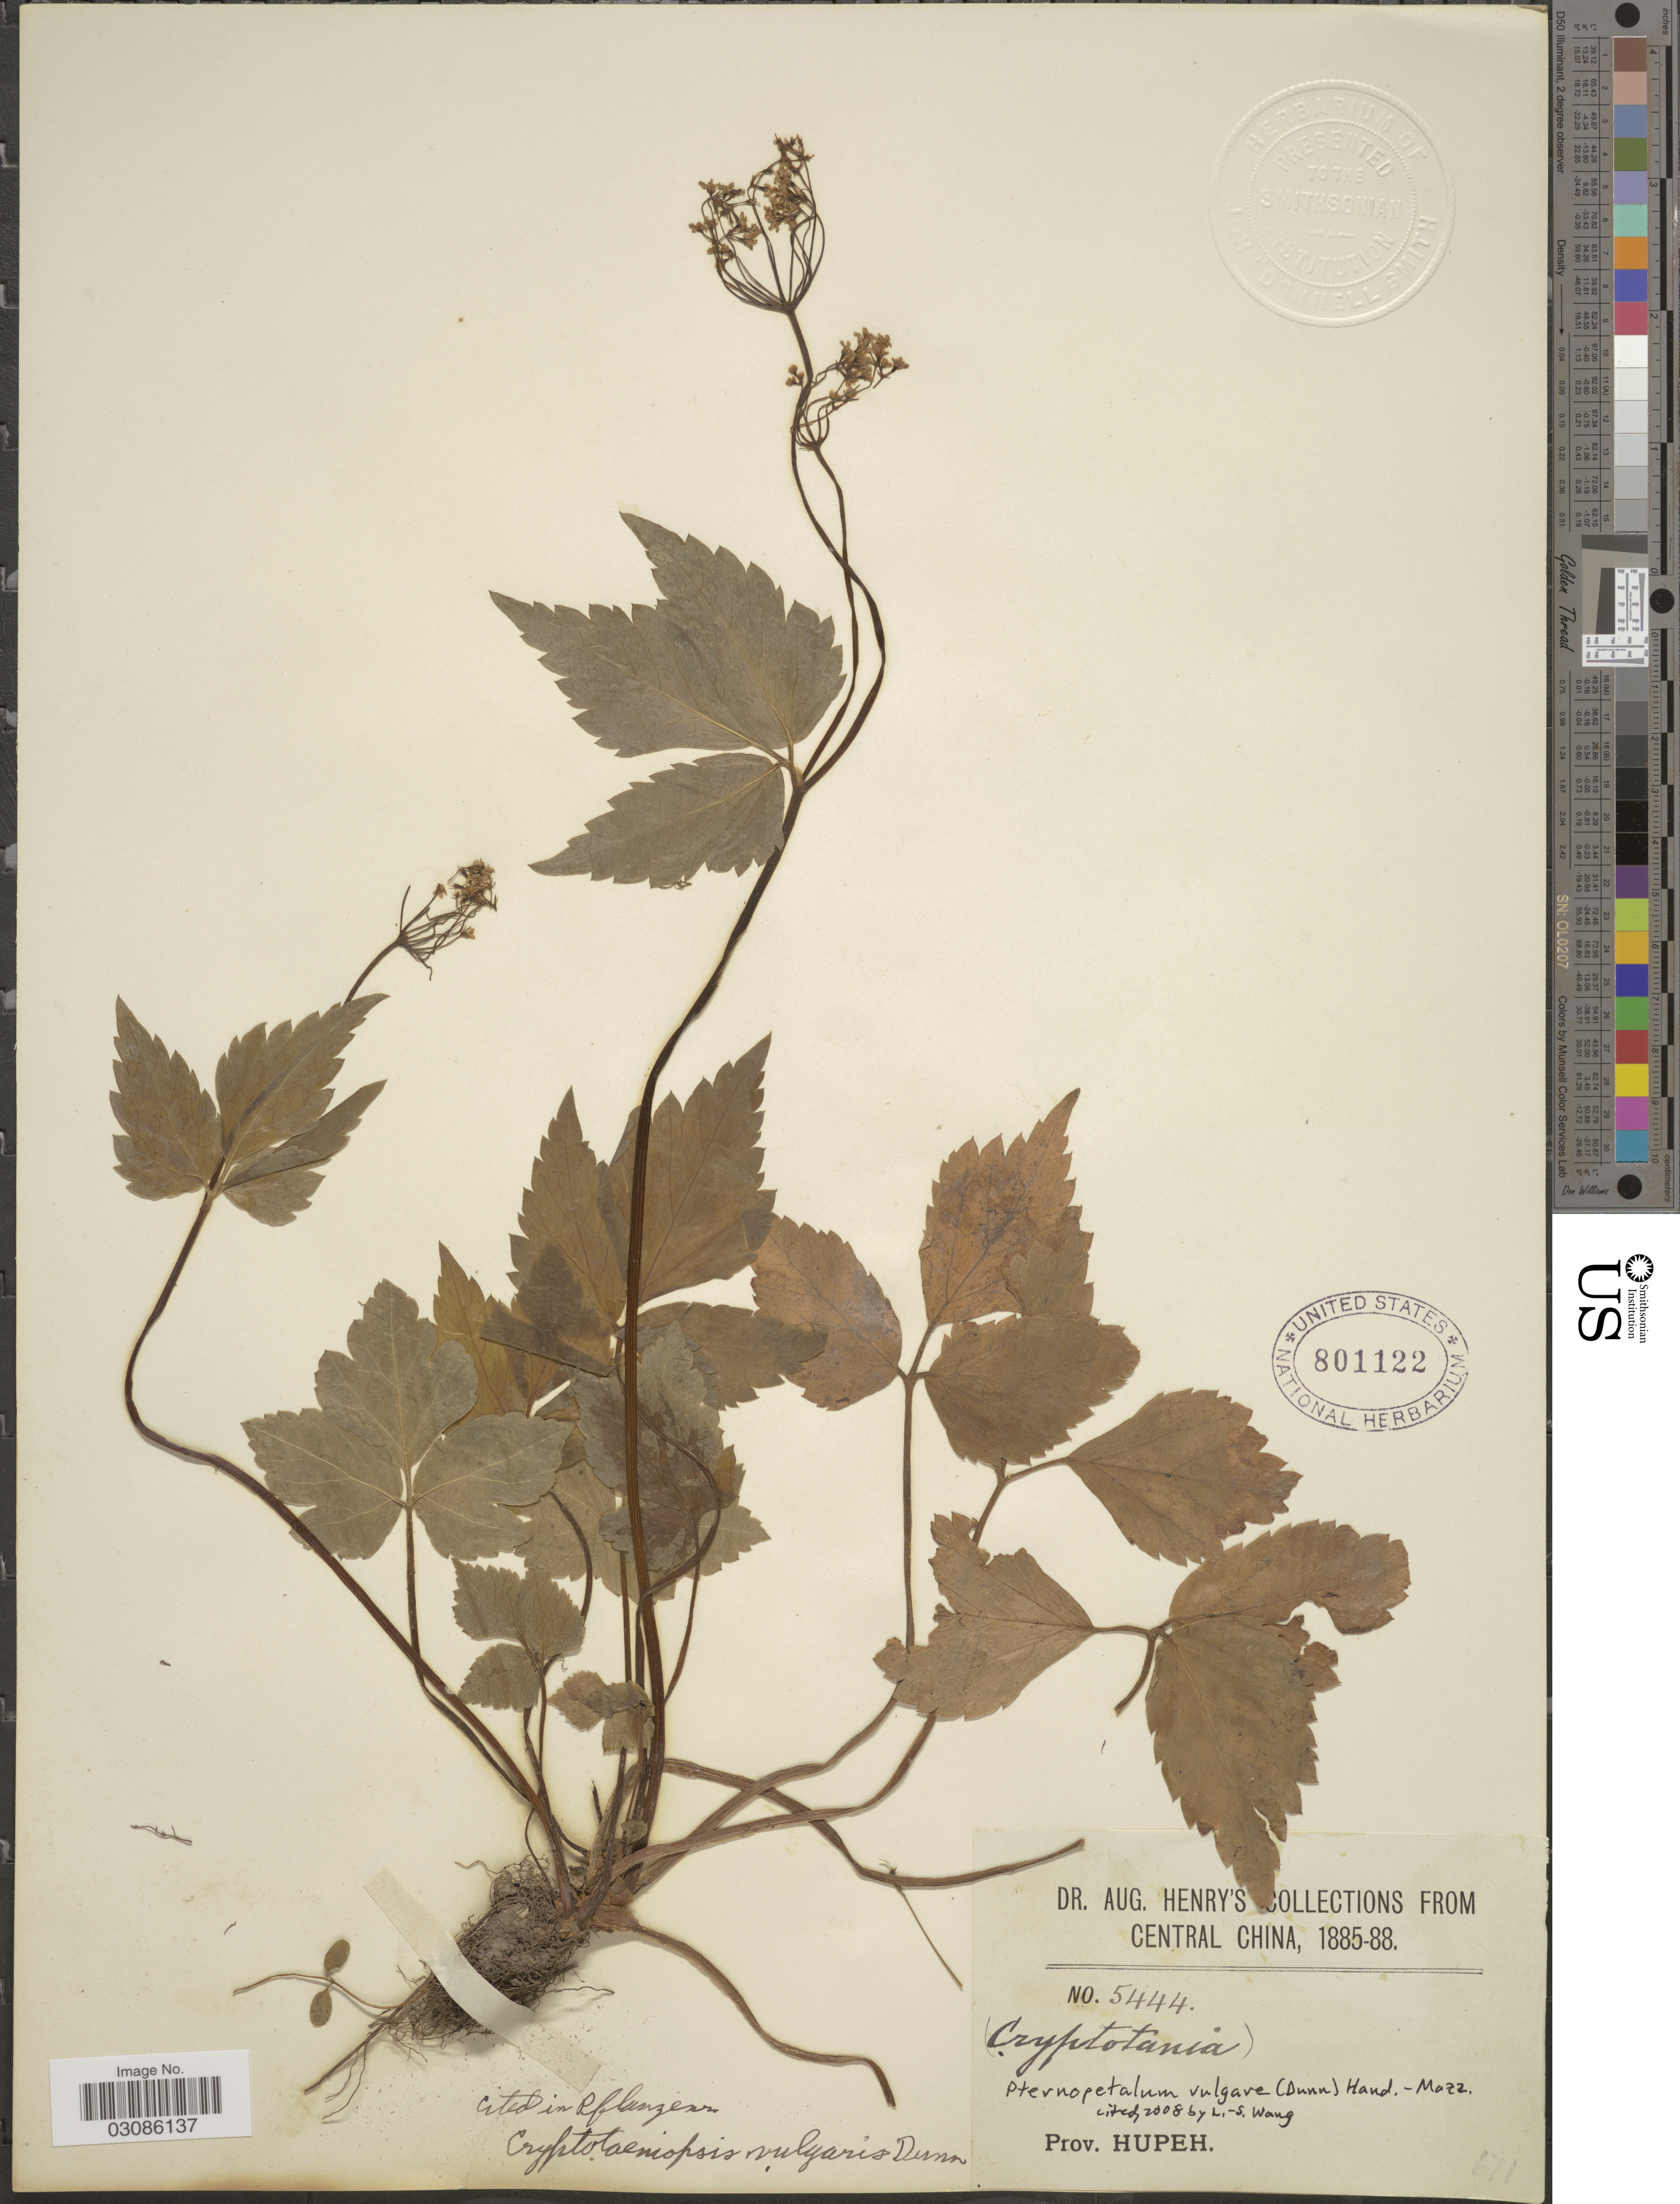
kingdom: Plantae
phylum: Tracheophyta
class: Magnoliopsida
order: Apiales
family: Apiaceae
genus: Pternopetalum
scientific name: Pternopetalum vulgare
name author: (Dunn) Hand.-Mazz.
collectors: A. Henry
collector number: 5444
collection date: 1885/1888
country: China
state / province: Hubei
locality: Central China, Prov. Hupeh.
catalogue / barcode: US 801122